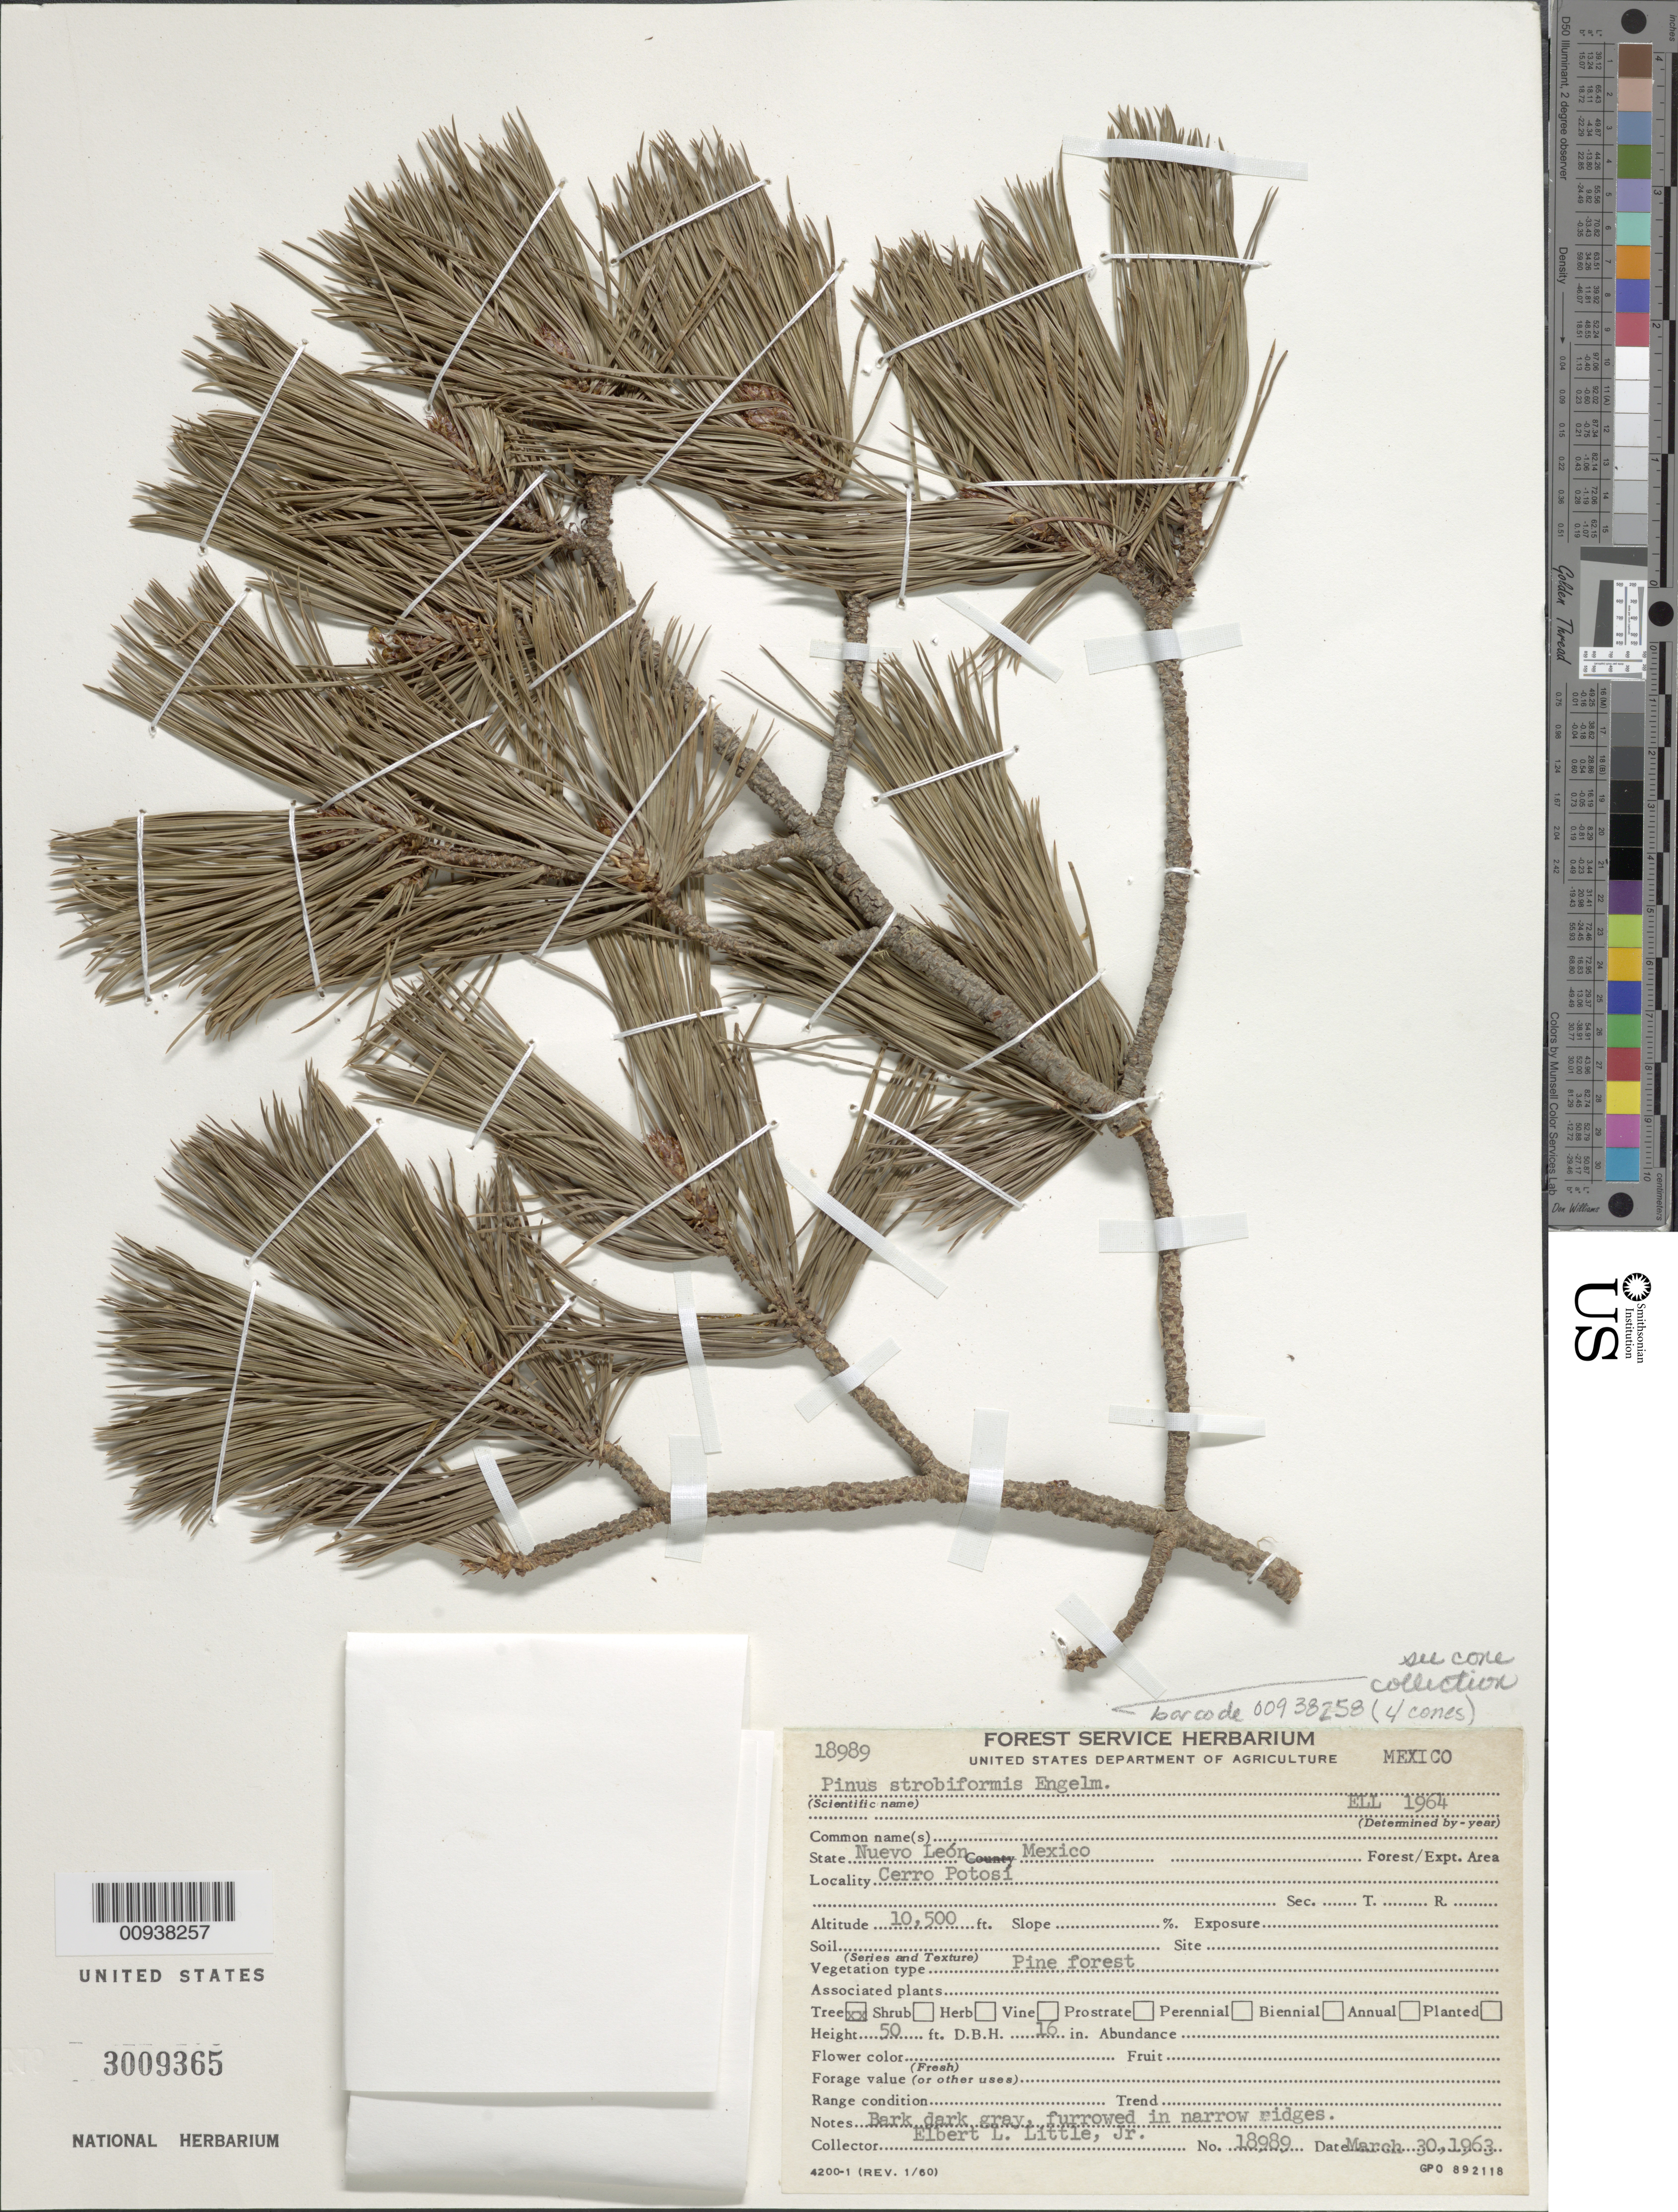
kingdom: Plantae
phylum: Tracheophyta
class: Pinopsida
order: Pinales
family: Pinaceae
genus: Pinus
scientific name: Pinus strobiformis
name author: Engelm.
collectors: E. L. Little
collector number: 18989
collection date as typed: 30 Mar 1963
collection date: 1963-03-30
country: Mexico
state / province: Nuevo León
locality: Cerro Potosí.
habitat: Pine forest.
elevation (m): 3200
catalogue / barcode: US 3009365